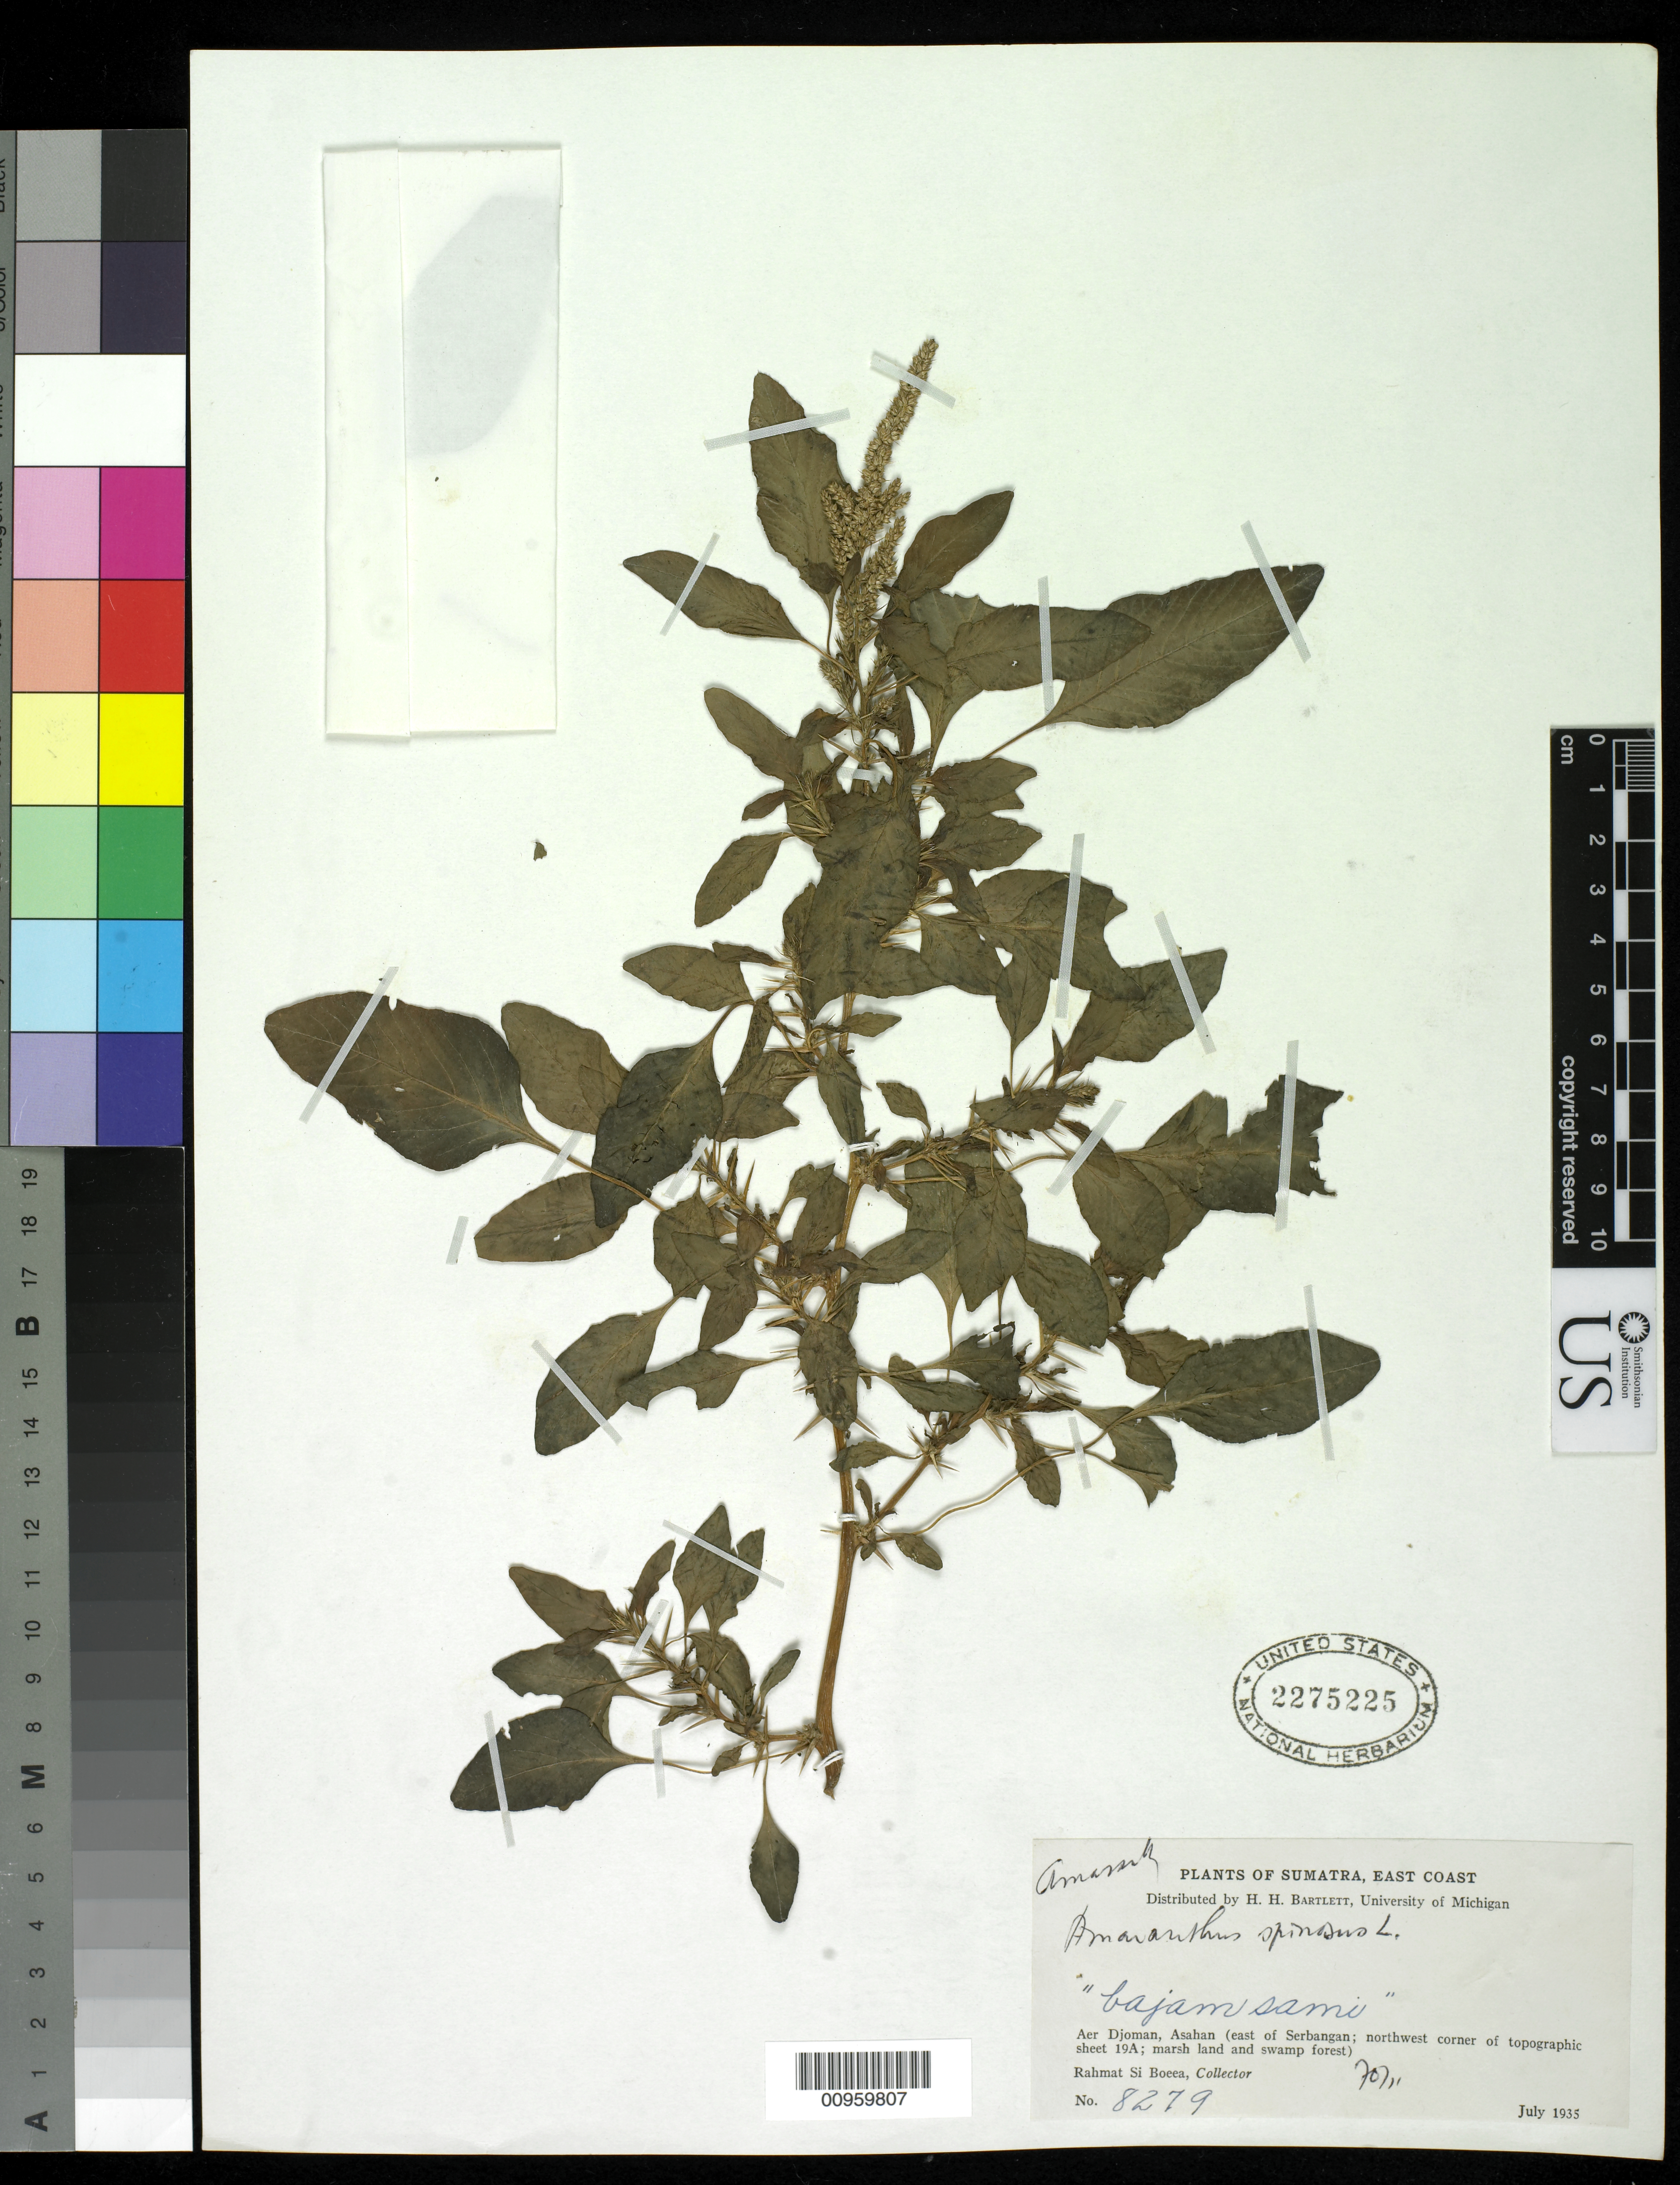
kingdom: Plantae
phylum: Tracheophyta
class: Magnoliopsida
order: Caryophyllales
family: Amaranthaceae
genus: Amaranthus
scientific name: Amaranthus spinosus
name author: L.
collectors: Rahmat Si Boeea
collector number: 8279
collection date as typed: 11 Jul 1935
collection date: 1935-07-11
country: Indonesia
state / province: Sumatra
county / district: Aceh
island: Sumatra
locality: Aer Djoman, Asahan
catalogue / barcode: US 2275225